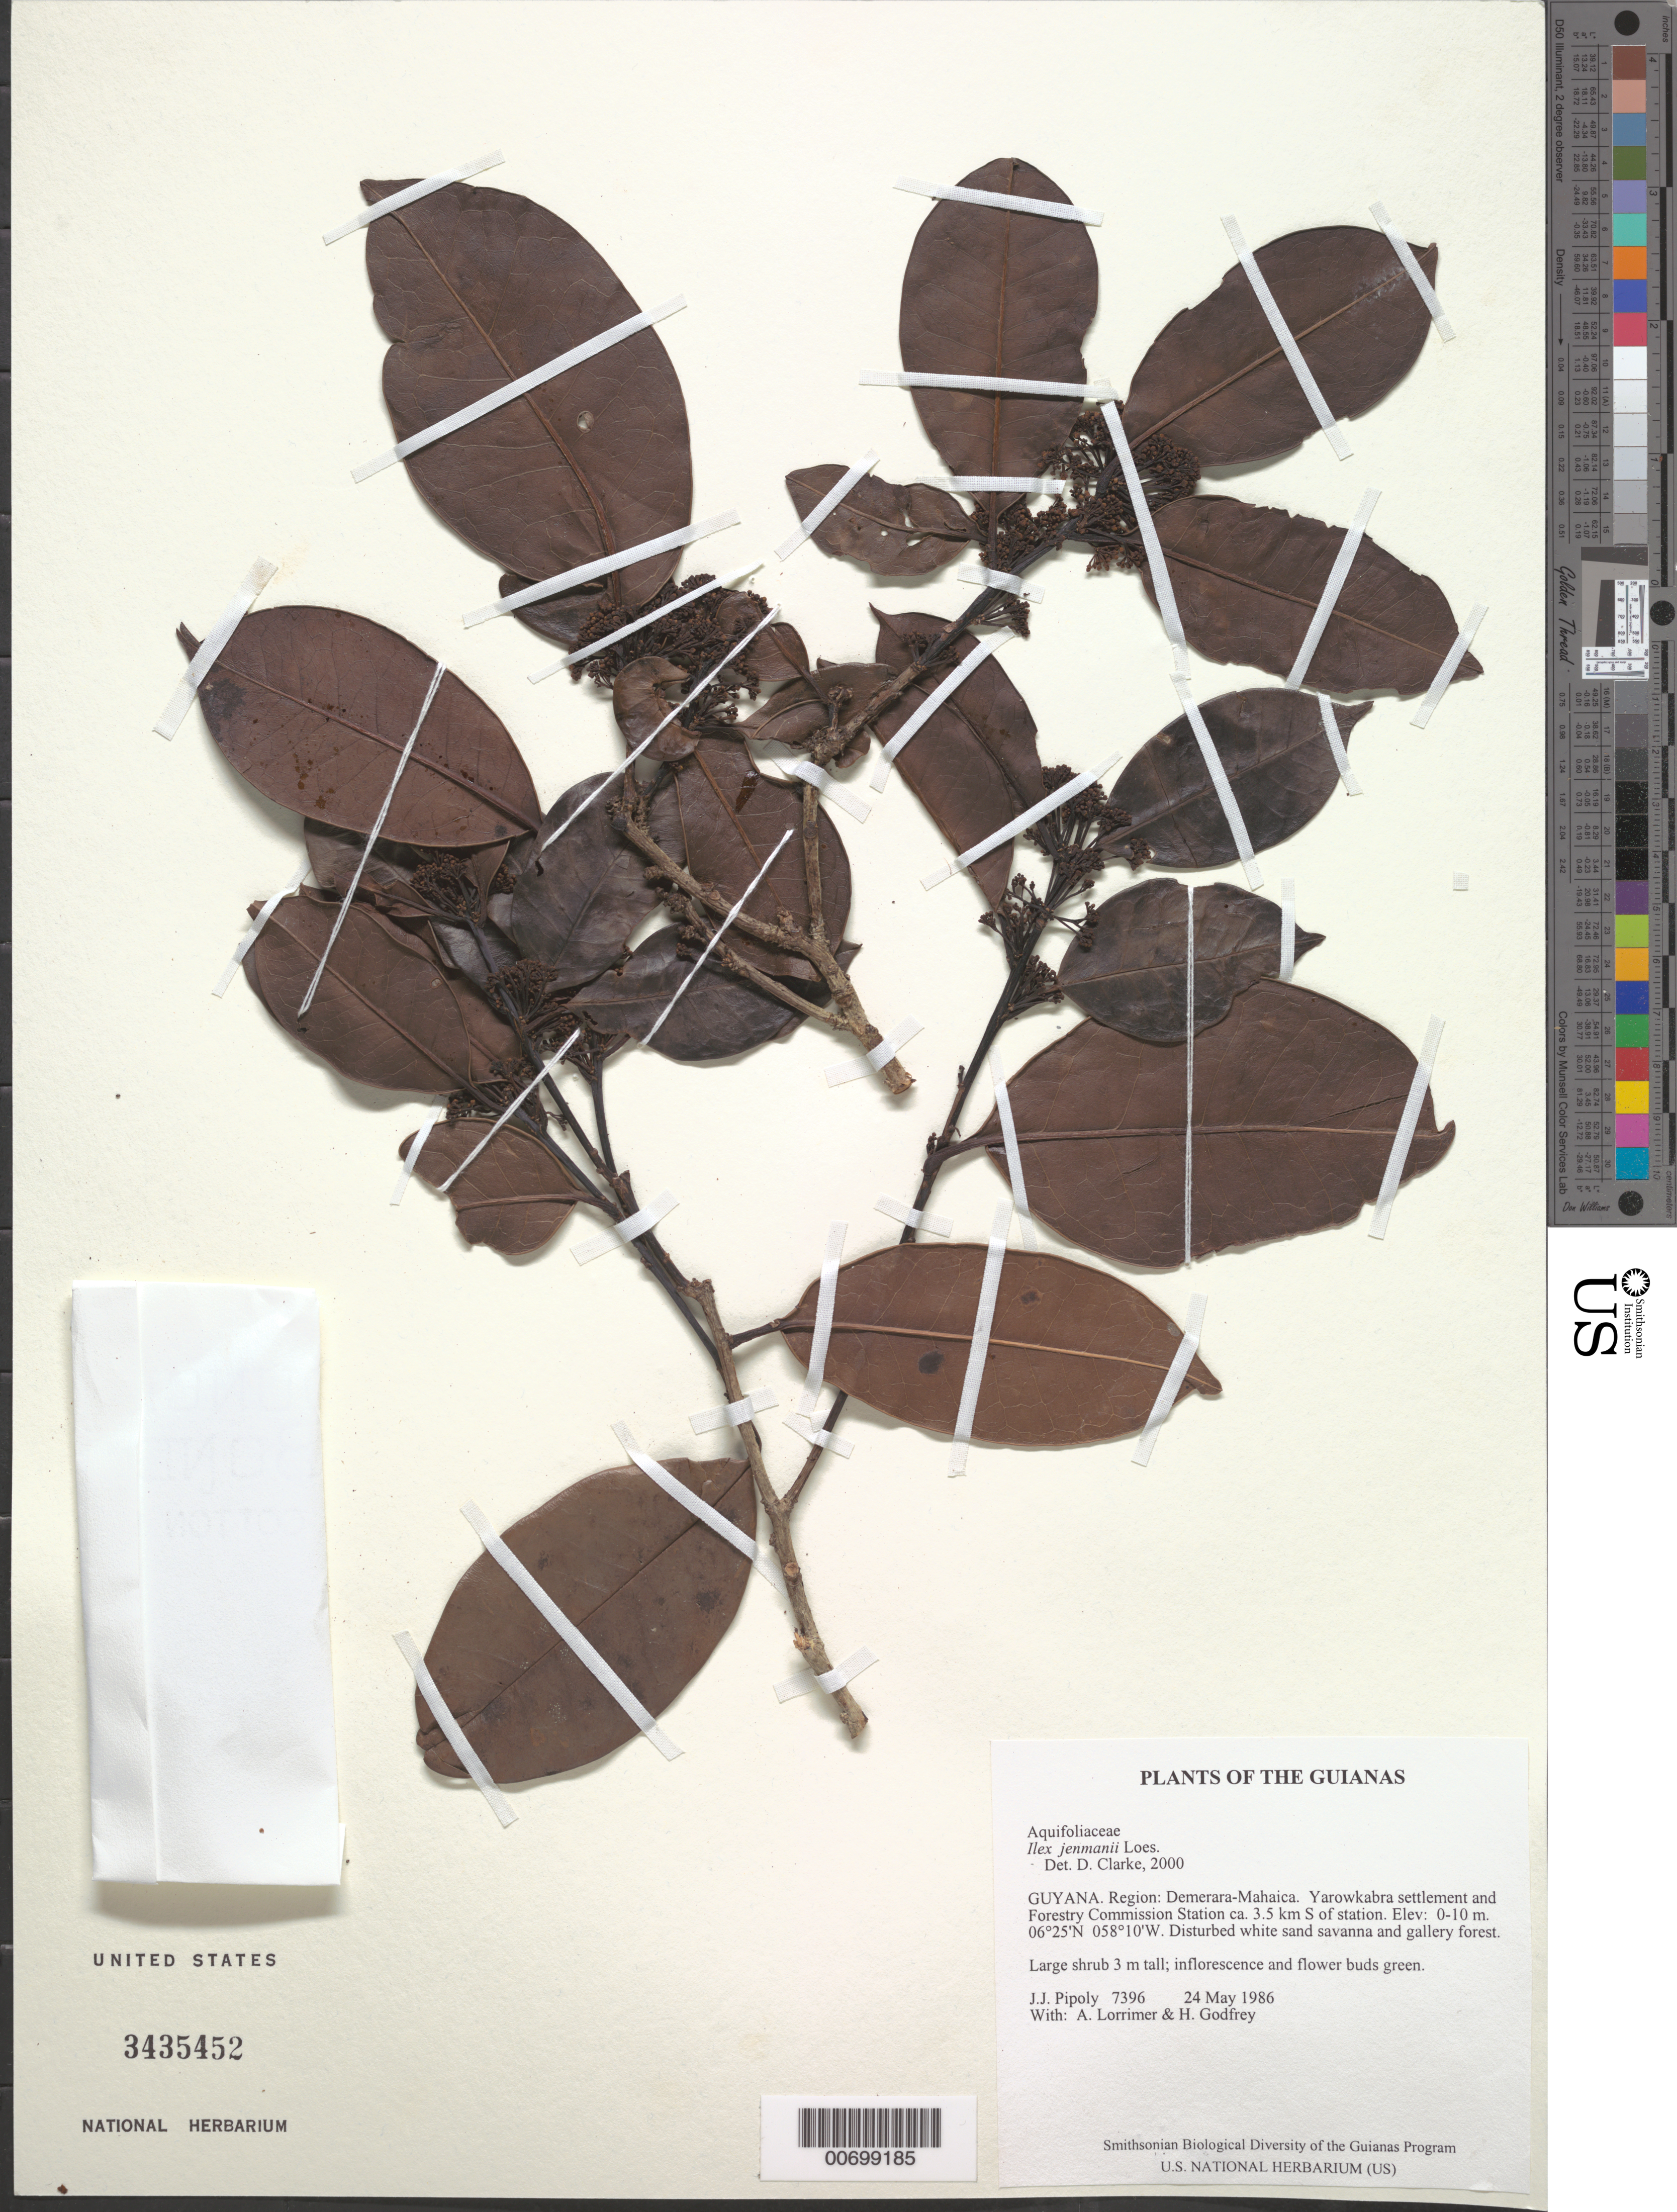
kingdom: Plantae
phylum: Tracheophyta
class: Magnoliopsida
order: Aquifoliales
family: Aquifoliaceae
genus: Ilex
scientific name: Ilex jenmanii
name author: Loes.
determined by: Clarke, H. D., University of North Carolina (Asheville)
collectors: J. J. Pipoly, A. Lorrimer & H. Godfrey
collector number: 7396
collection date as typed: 24 May 1986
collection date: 1986-05-24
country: Guyana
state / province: Demerara-Mahaica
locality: Yarowkabra settlement and Forestry Commission Station ca. 3.5 km S of station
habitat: Disturbed white sand savanna and gallery forest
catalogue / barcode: US 3435452